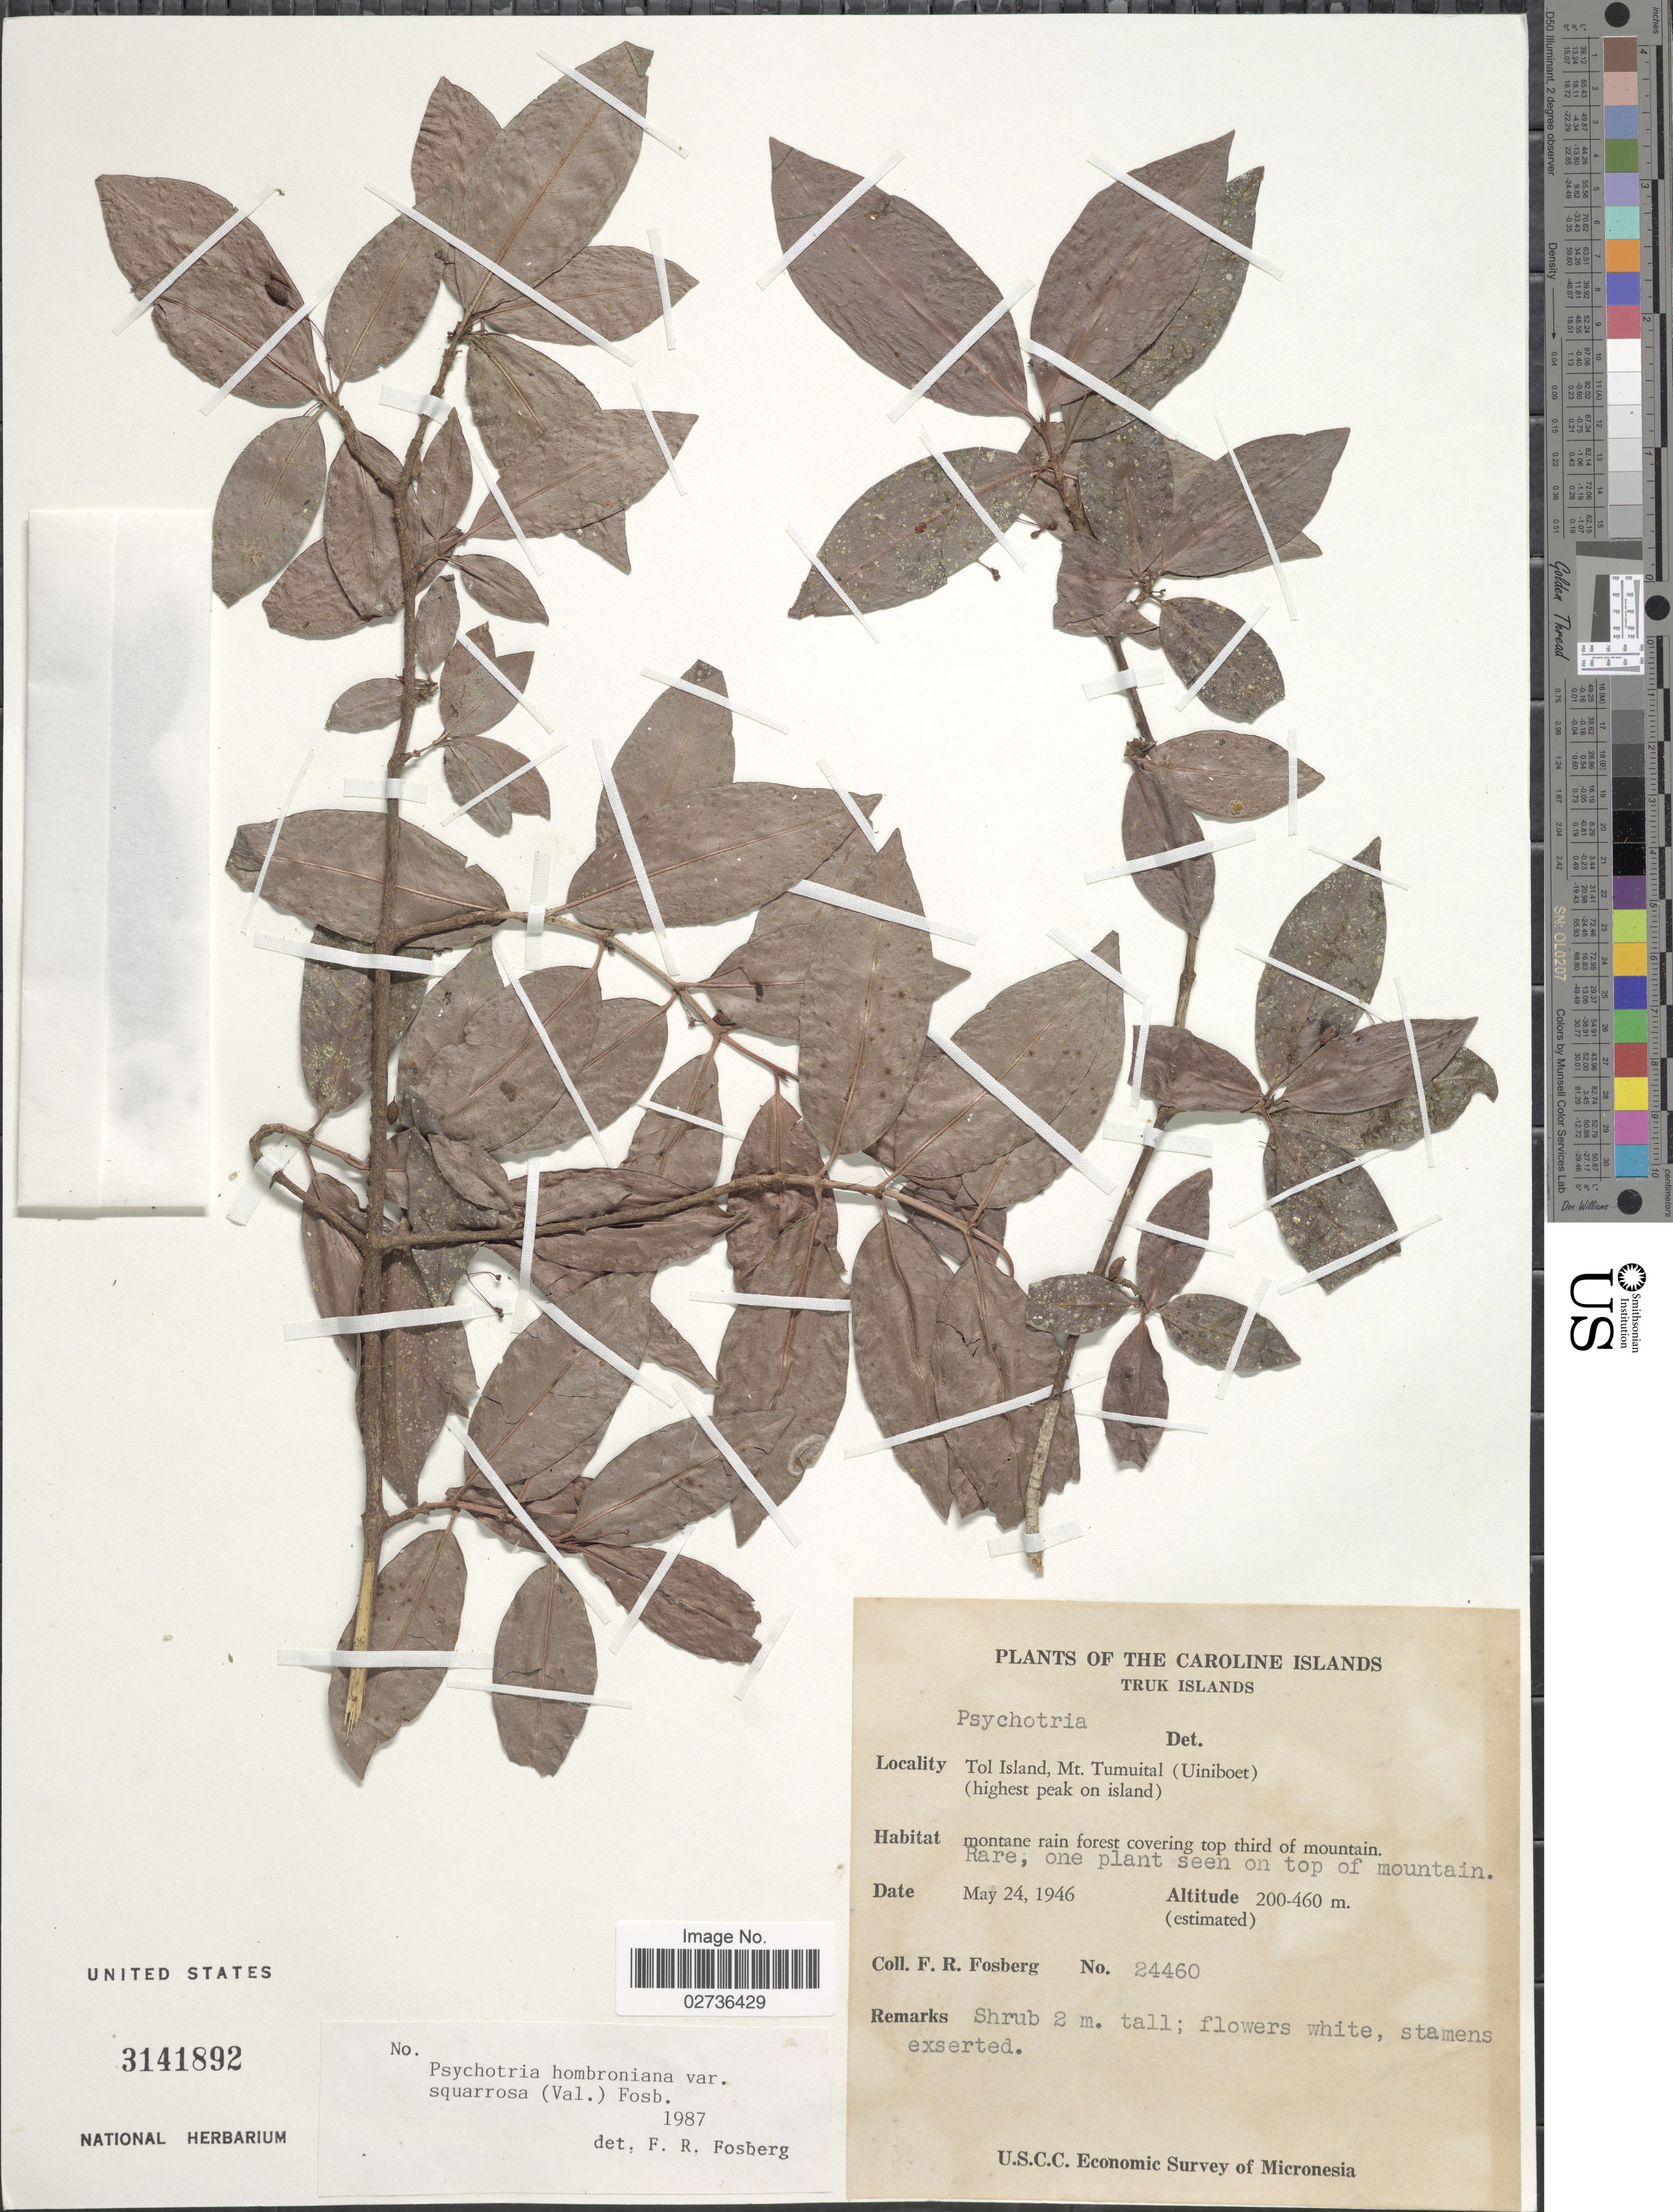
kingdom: Plantae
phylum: Tracheophyta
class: Magnoliopsida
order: Gentianales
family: Rubiaceae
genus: Psychotria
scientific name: Psychotria hombroniana var. squarrosa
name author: (Valeton) Fosberg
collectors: F. R. Fosberg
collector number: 24460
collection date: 1946-05-24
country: Micronesia, Federated States of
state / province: Truk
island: Tol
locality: Truk Islands, Tol Island, Mt. Tumuital (Uiniboet) highest peak on island)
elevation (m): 200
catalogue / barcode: US 3141892